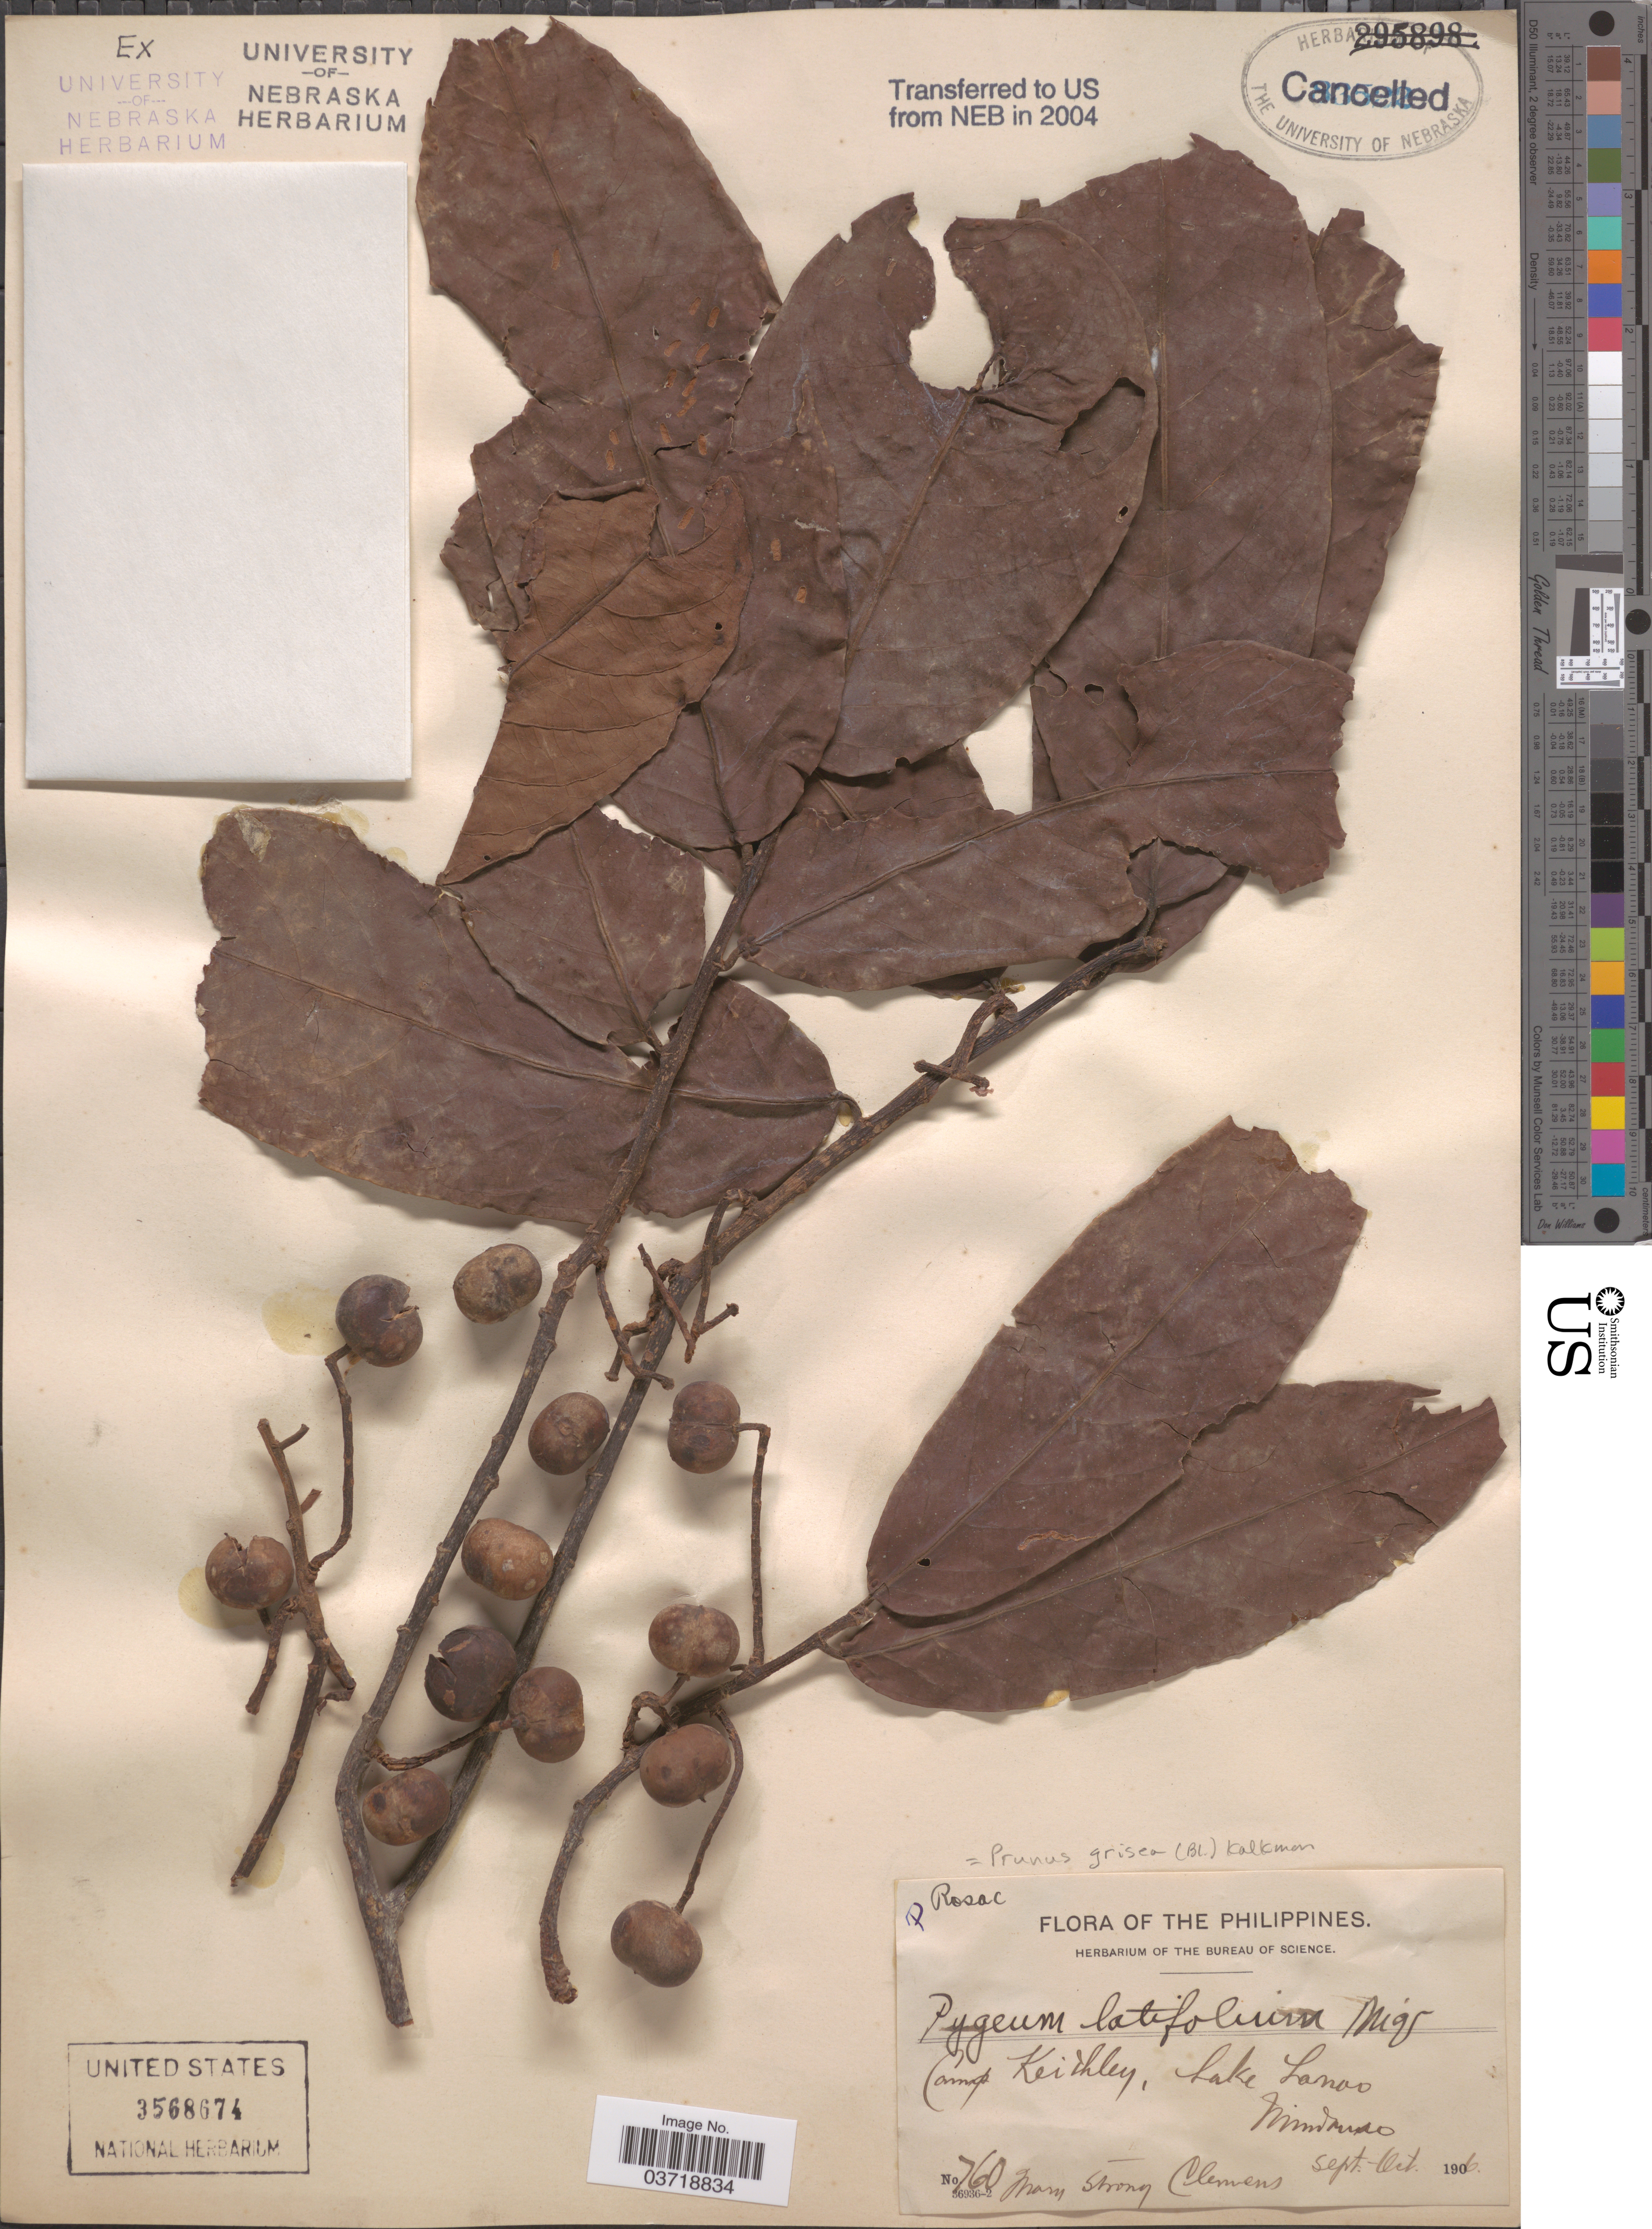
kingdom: Plantae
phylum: Tracheophyta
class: Magnoliopsida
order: Rosales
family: Rosaceae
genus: Prunus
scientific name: Prunus grisea var. grisea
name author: (Blume ex K. Müller) Kalkman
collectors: M. S. Clemens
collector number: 760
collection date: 1906-09/1906-10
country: Philippines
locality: Camp Keithley, Lake Lanao. Mindanao.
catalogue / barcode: US 3568674